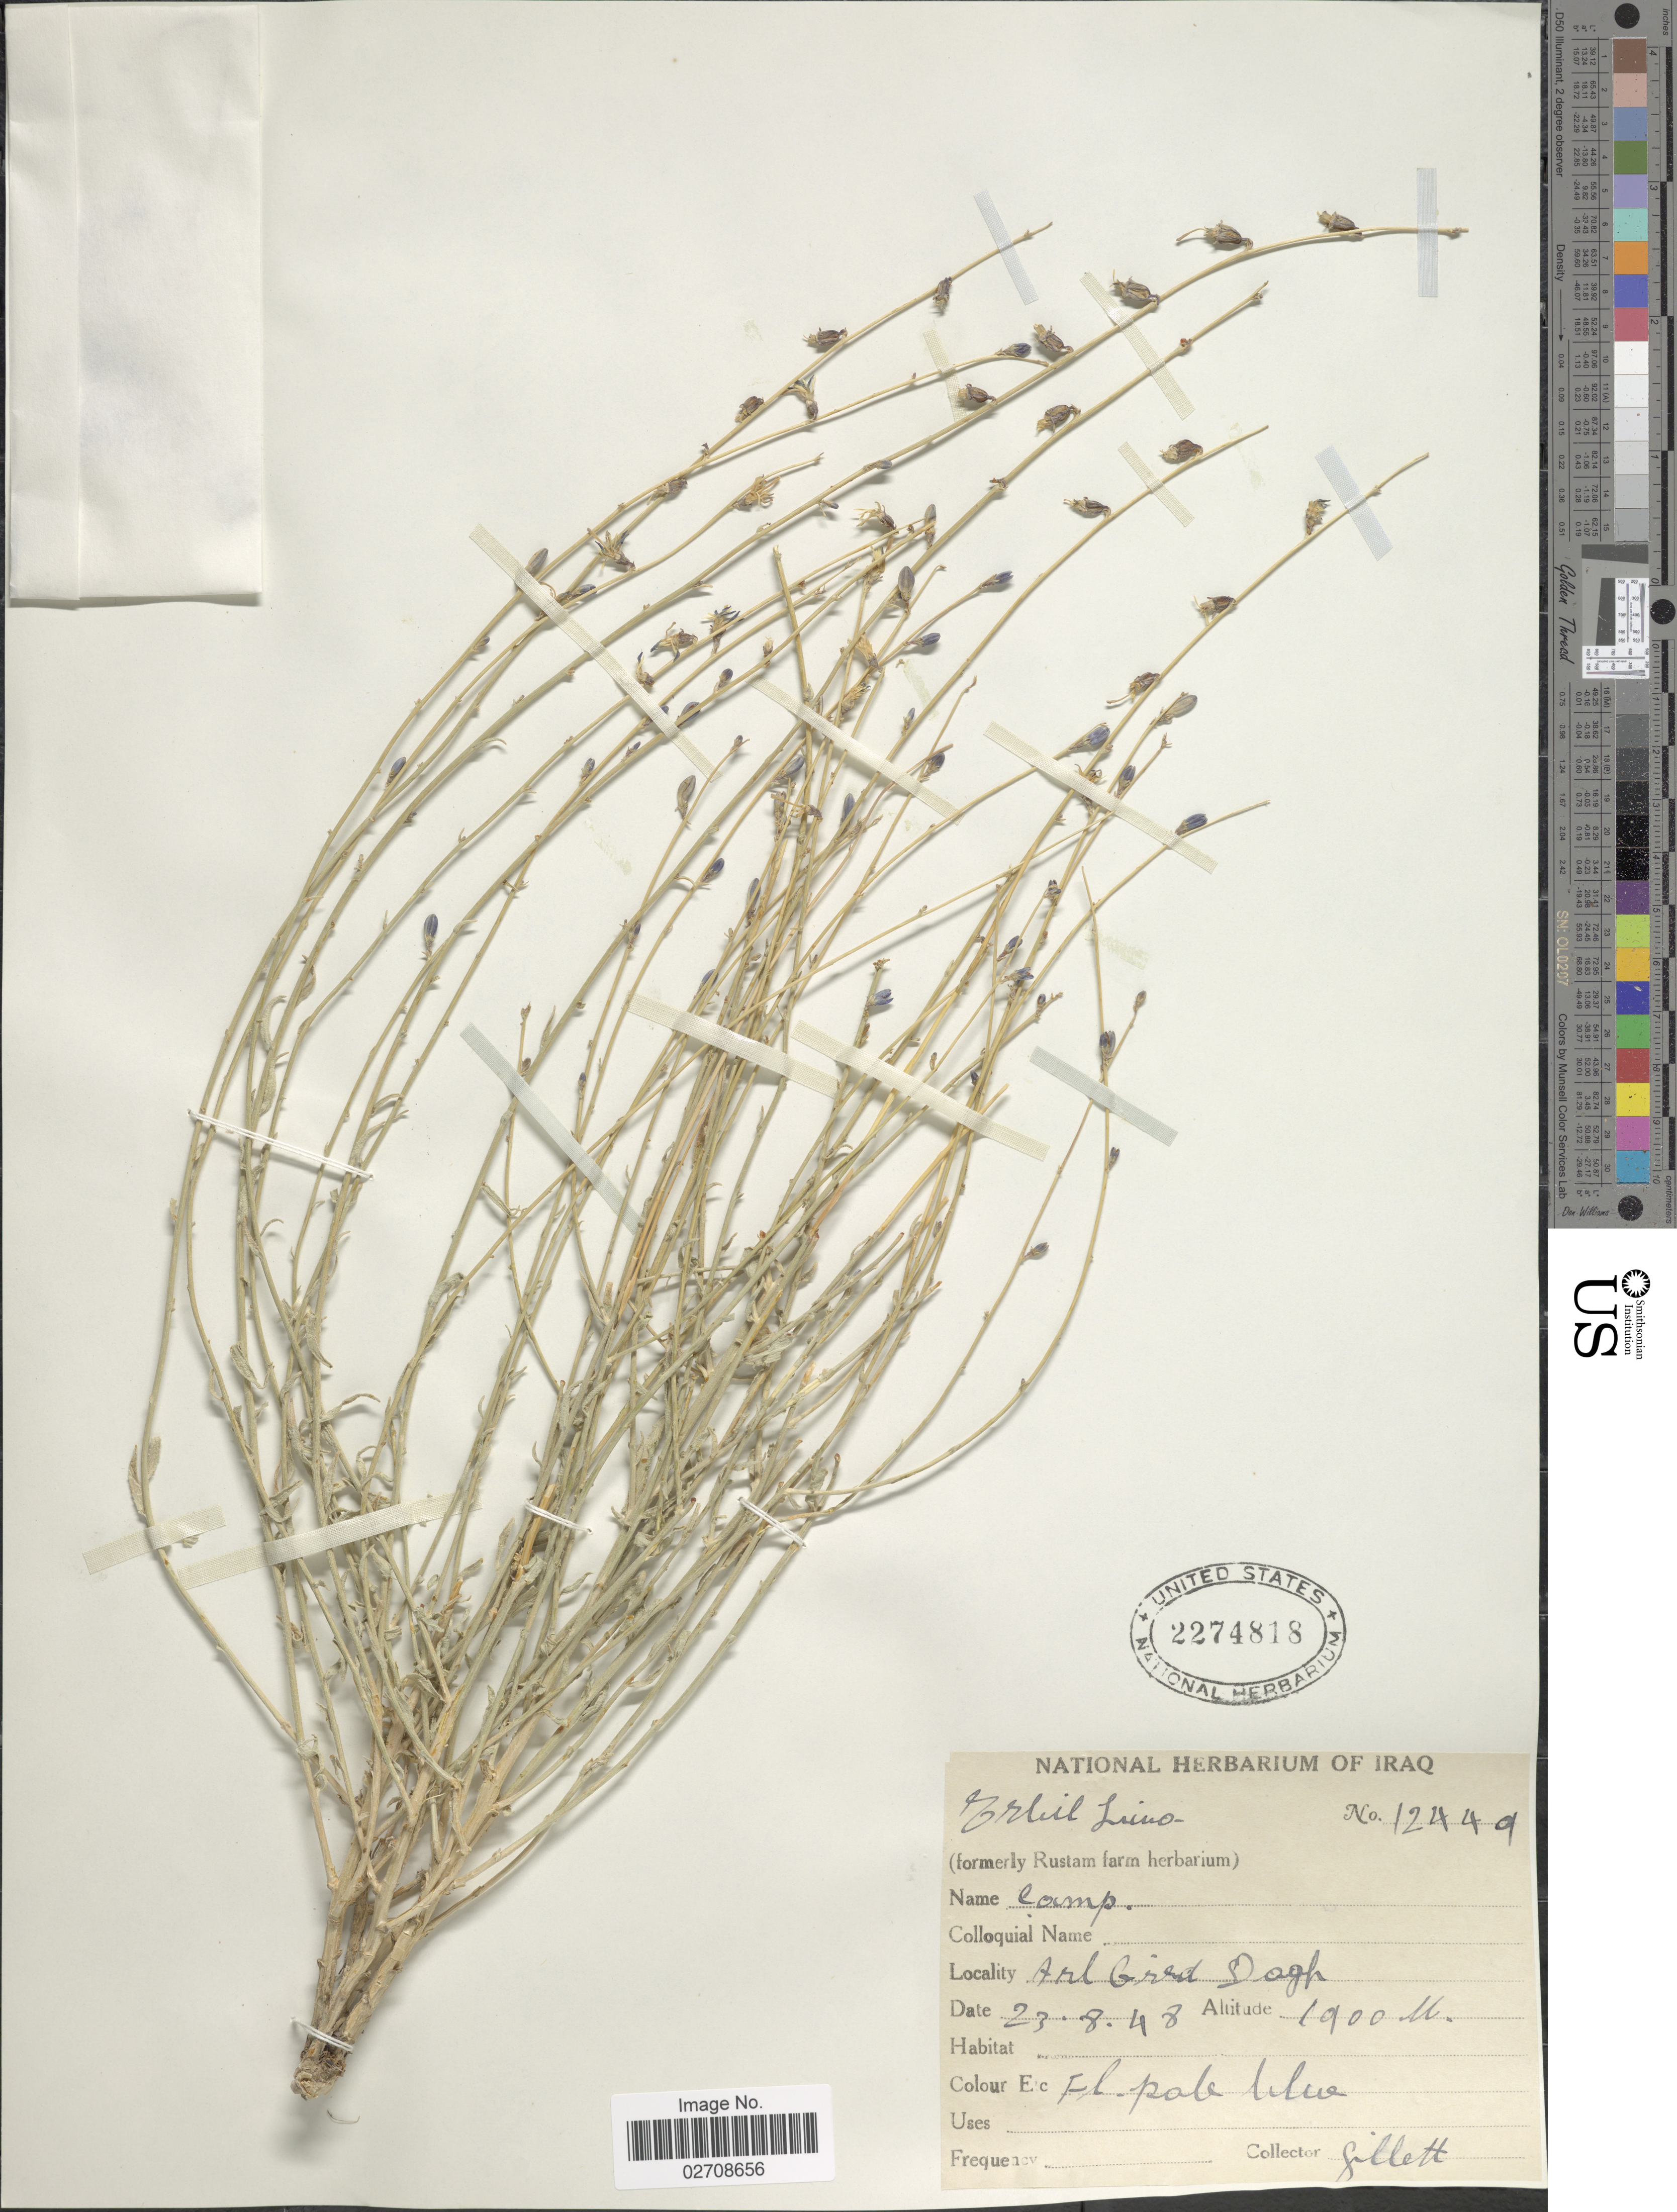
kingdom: Plantae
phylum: Tracheophyta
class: Magnoliopsida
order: Asterales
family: Campanulaceae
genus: Campanula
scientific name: Campanula sp.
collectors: Gillett, --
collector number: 12449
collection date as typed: Transcribed d/m/y: 23/8/48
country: Iraq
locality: Arl Gird Dagh, Erbil Liwa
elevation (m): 1900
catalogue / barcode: US 2274818